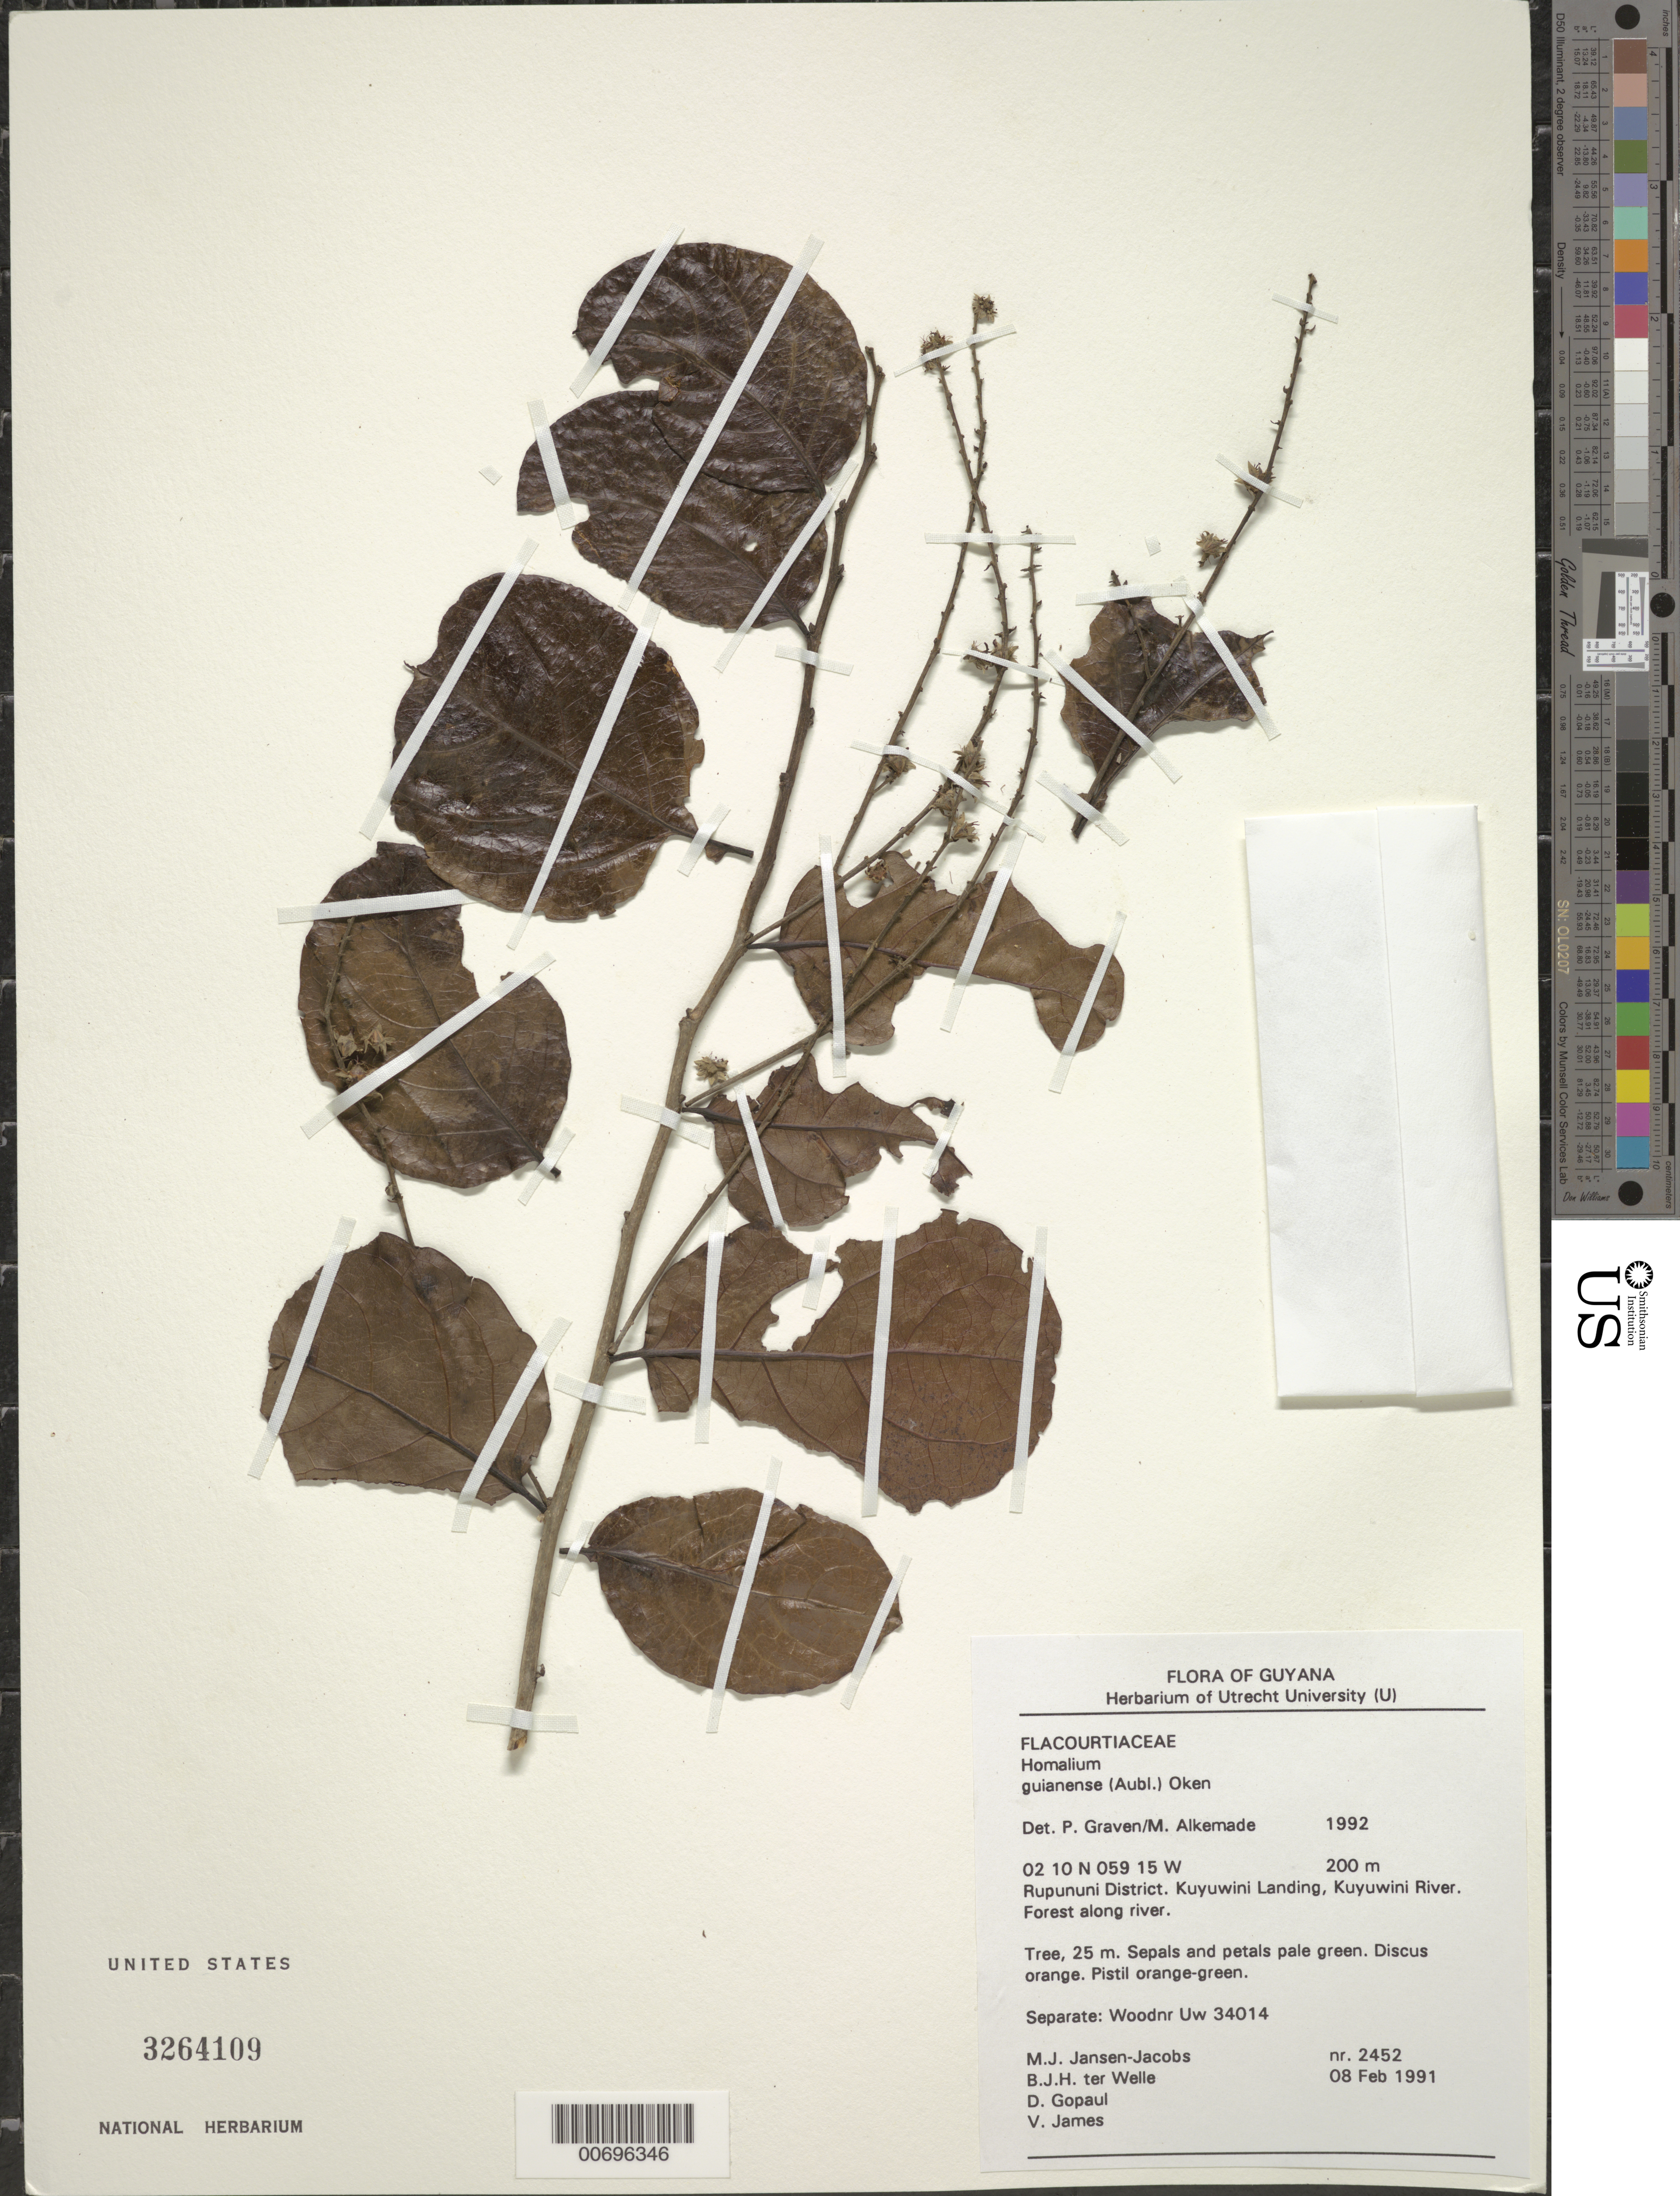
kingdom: Plantae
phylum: Tracheophyta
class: Magnoliopsida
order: Malpighiales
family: Salicaceae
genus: Homalium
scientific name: Homalium guianense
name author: (Aubl.) Oken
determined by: Alkemade, M.; Graven, P.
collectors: M. J. Jansen-Jacobs, B. Welle, D. Gopaul & V. James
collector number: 2452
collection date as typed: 8-Feb-91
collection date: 1991-02-08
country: Guyana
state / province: U. Takutu-U. Essequibo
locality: Kuyuwini Landing, Kuyuwini River, Rupununi District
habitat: Forest along river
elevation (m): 200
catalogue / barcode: US 3264109